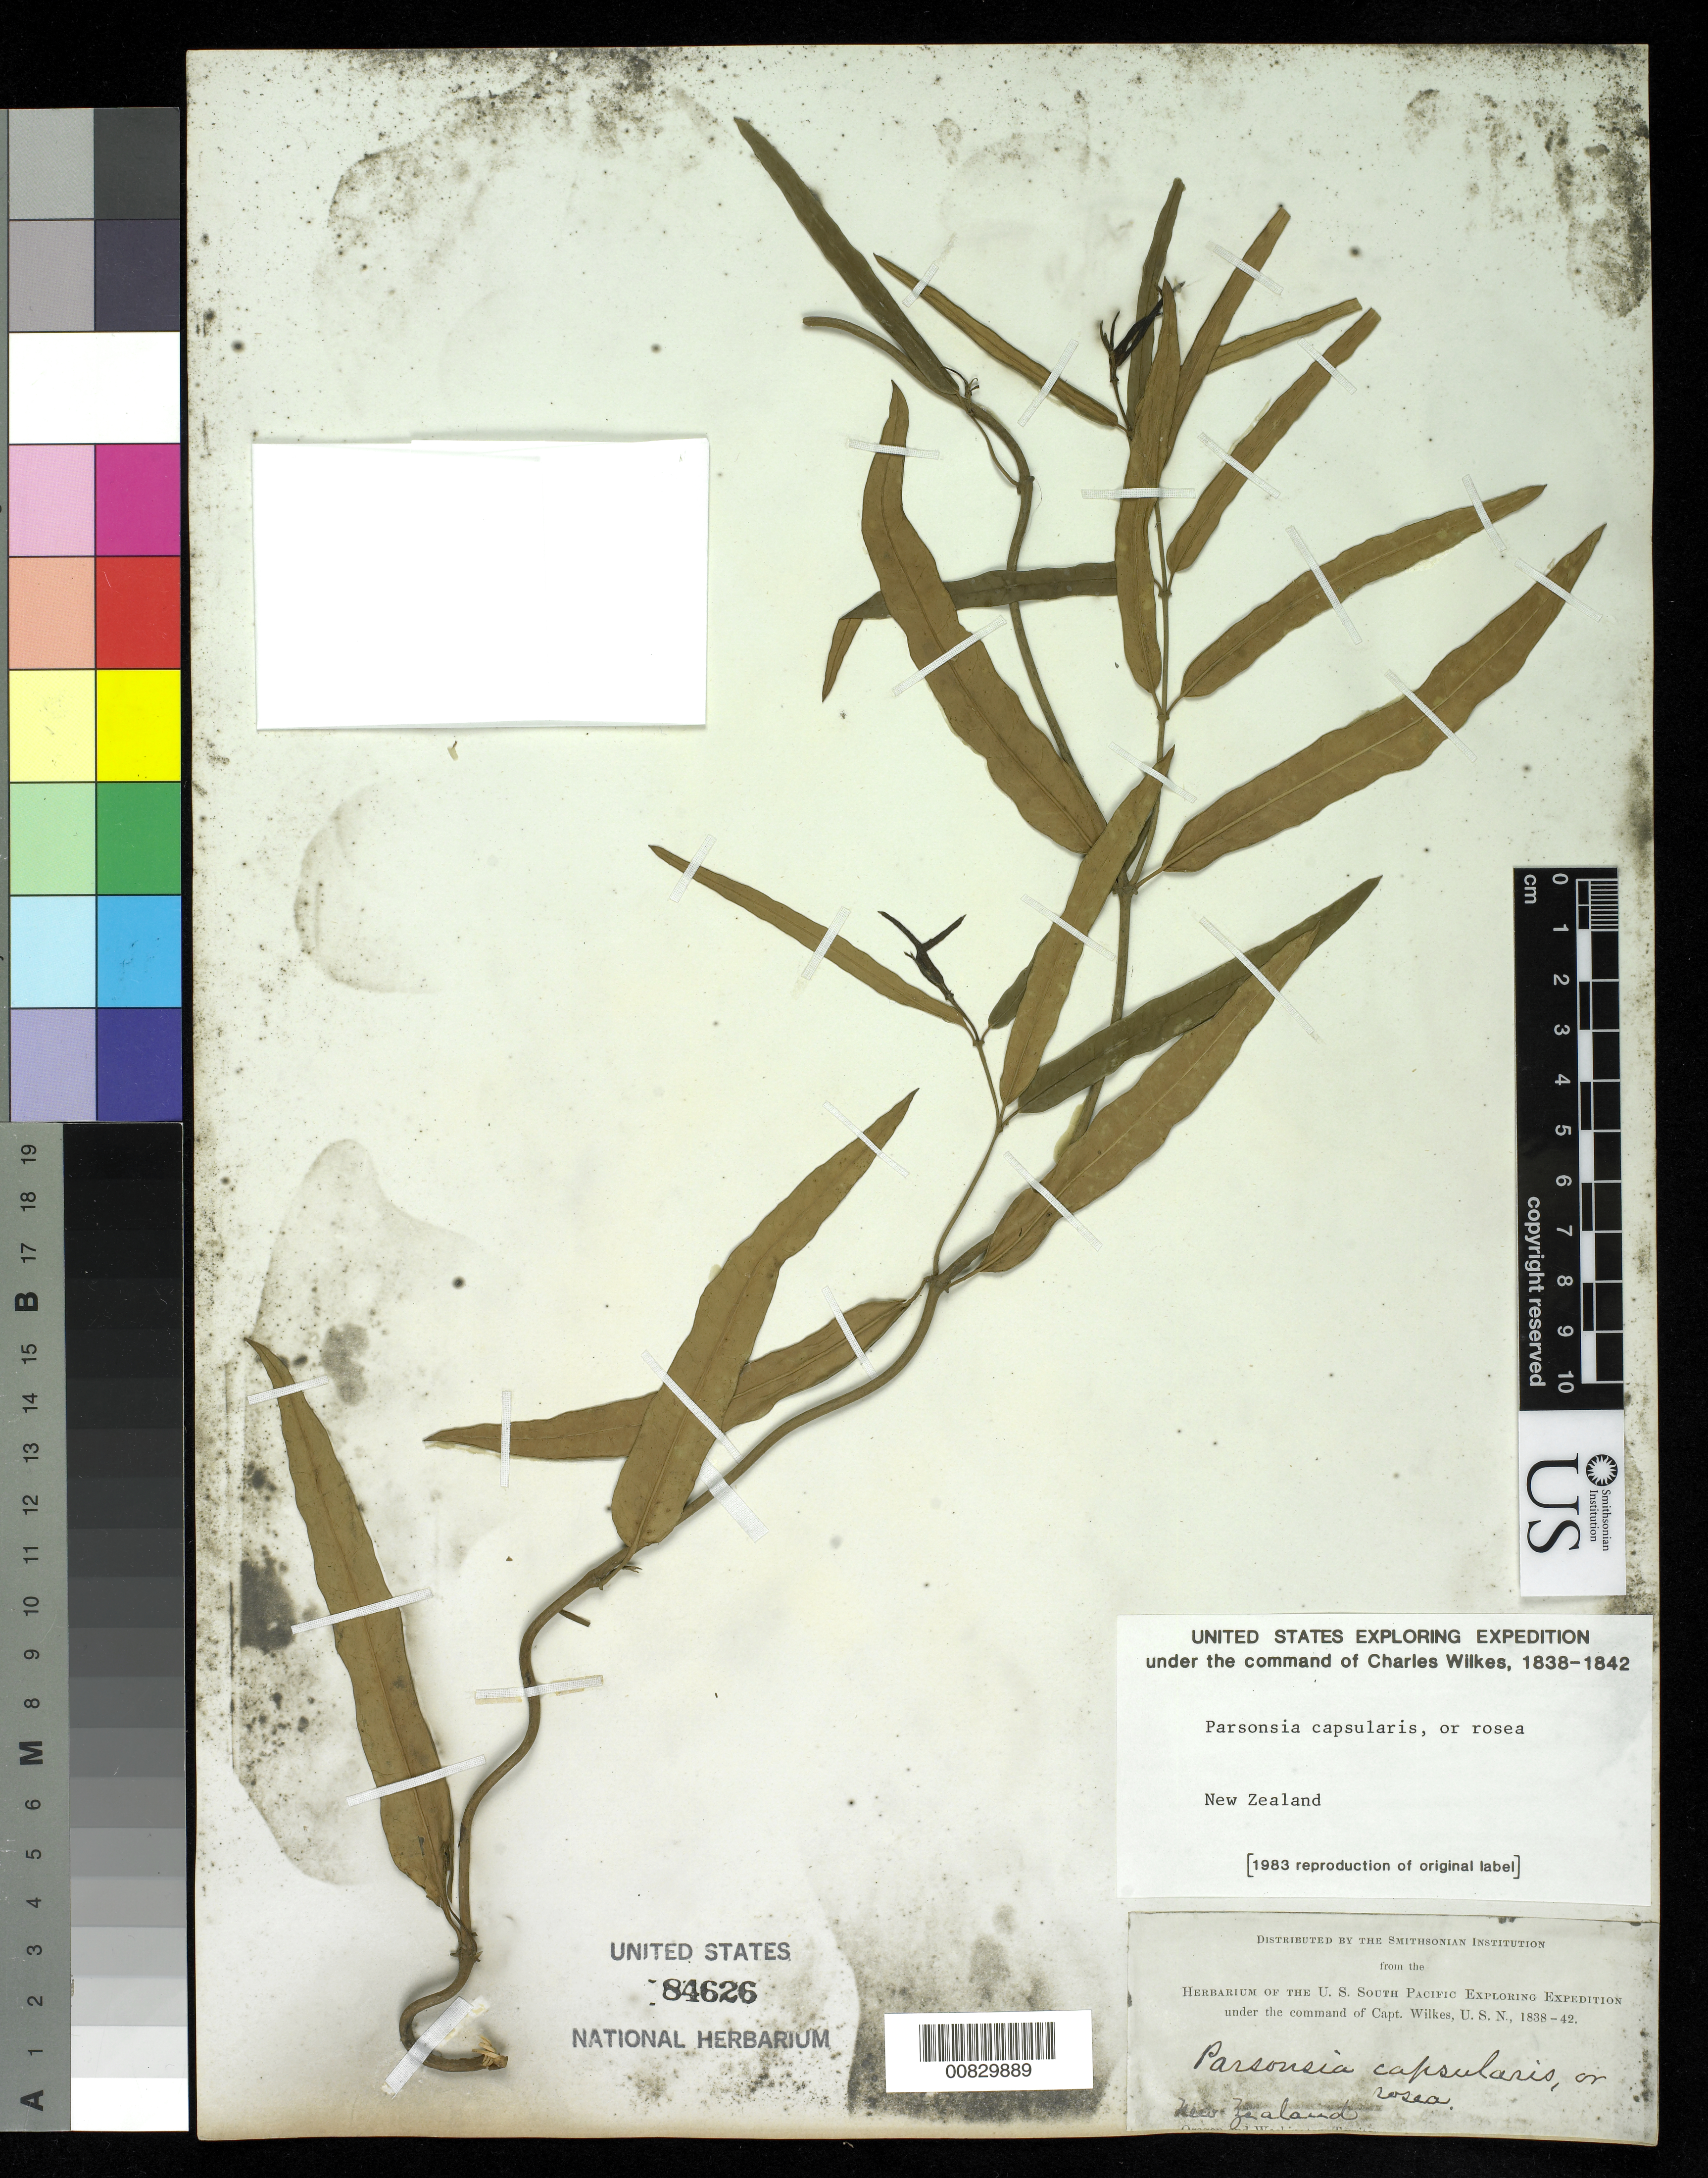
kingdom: Plantae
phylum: Tracheophyta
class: Magnoliopsida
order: Gentianales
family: Apocynaceae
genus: Parsonsia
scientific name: Parsonsia capsularis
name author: (G. Forst.) R. Br. ex Endl.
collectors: Wilkes Explor. Exped.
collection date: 1838/1842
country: New Zealand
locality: New Zealand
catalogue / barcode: US 84626